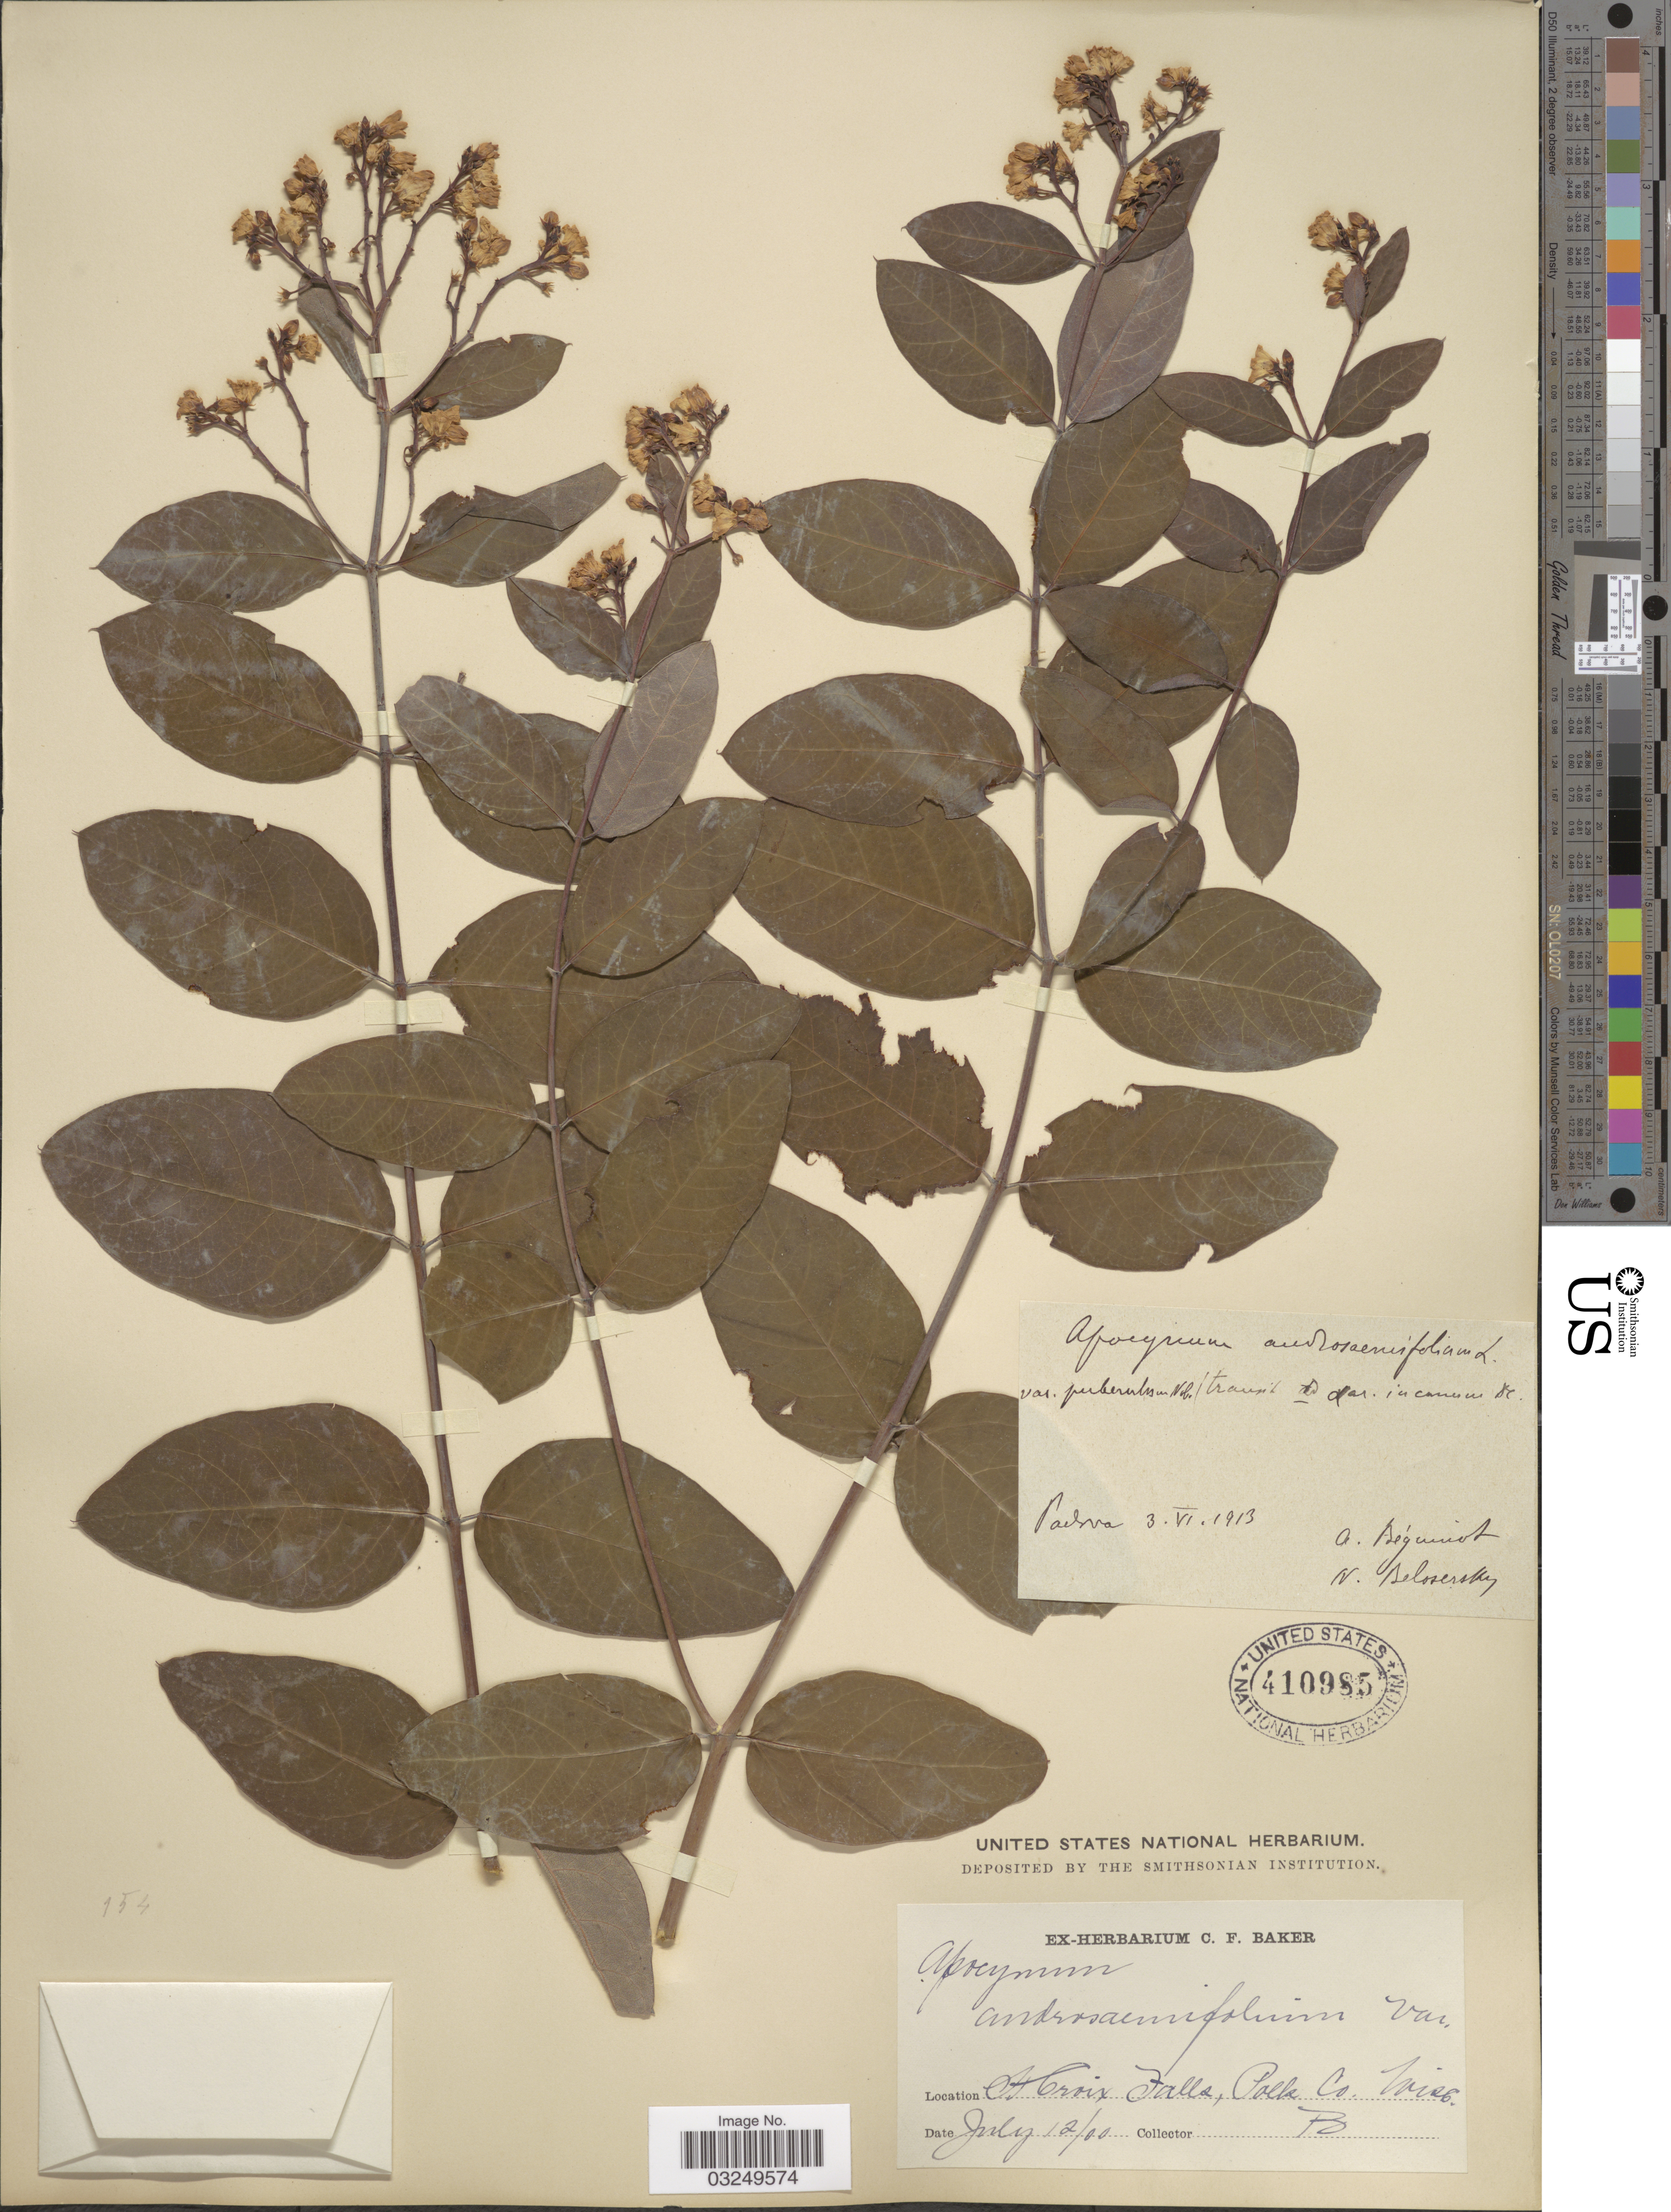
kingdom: Plantae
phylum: Tracheophyta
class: Magnoliopsida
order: Gentianales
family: Apocynaceae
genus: Apocynum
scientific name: Apocynum androsaemifolium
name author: L.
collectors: C. F. Baker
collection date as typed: Transcribed d/m/y: 12/7/0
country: United States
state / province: Wisconsin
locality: St. Croix Falls, Polk Co. Wisc.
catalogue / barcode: US 410985